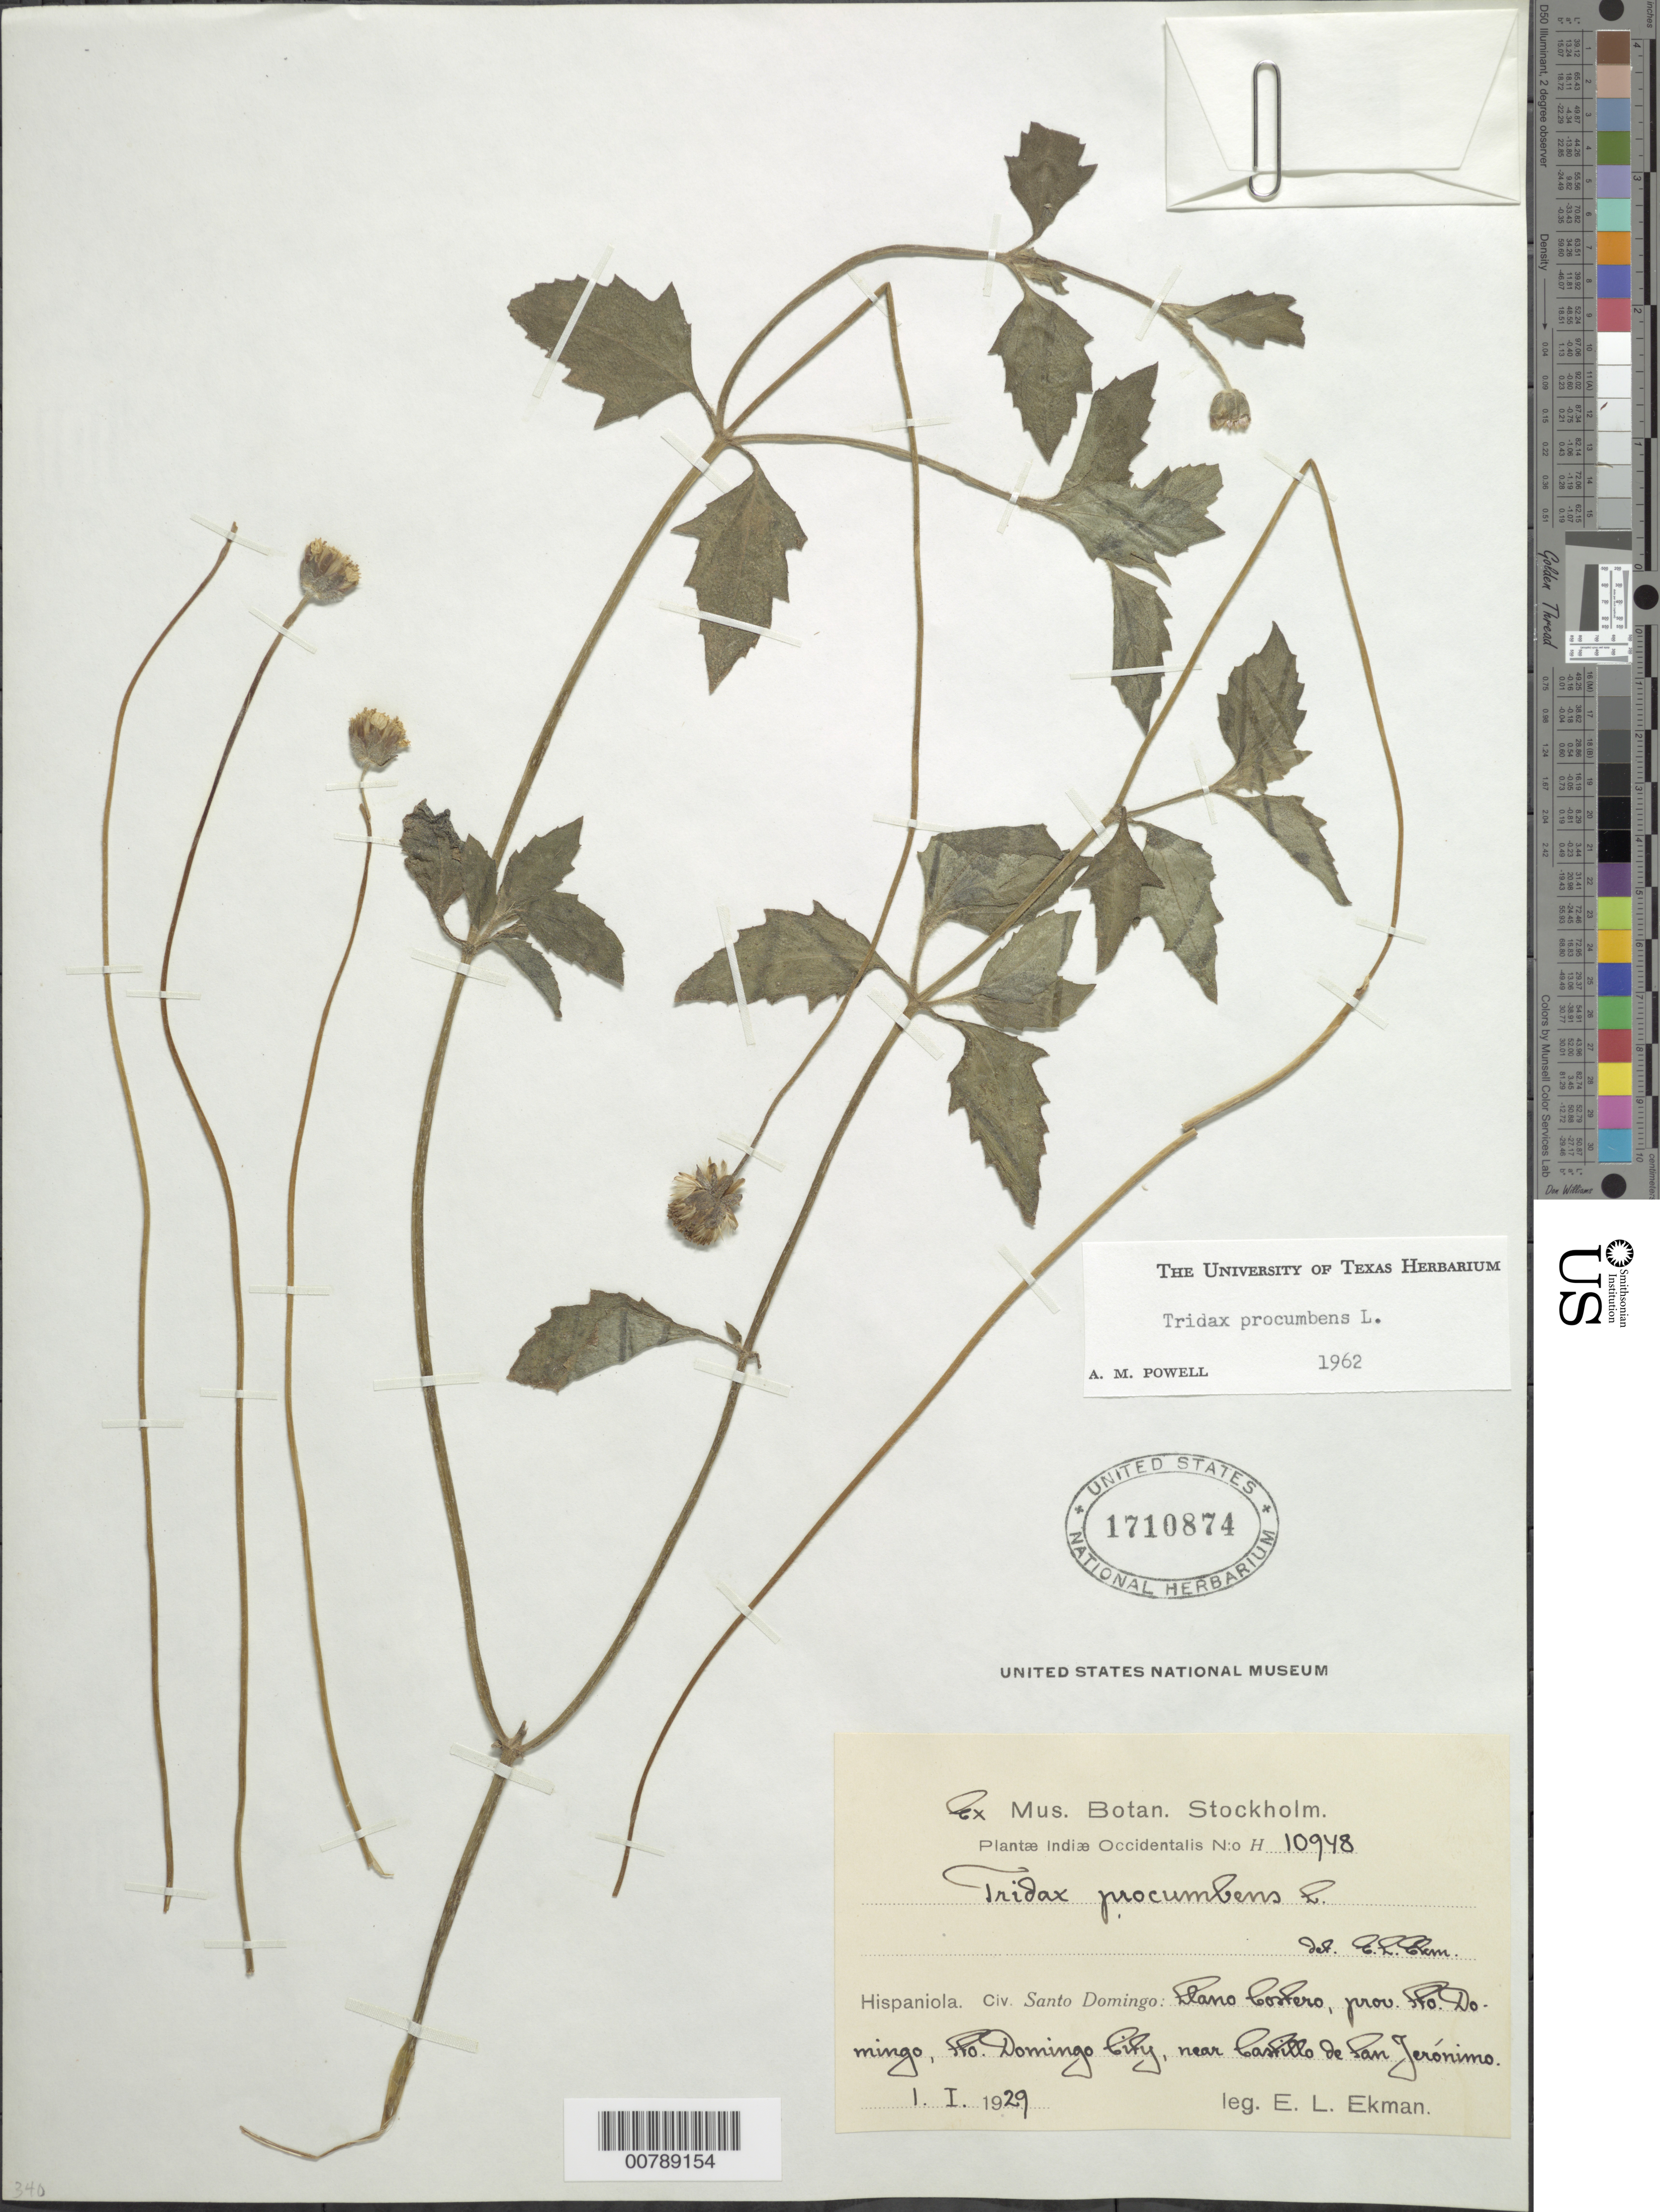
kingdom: Plantae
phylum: Tracheophyta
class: Magnoliopsida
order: Asterales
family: Asteraceae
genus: Tridax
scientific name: Tridax procumbens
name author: L.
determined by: Powell, A.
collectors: E. L. Ekman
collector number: H 10948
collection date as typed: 01 Jan 1929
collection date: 1929-01-01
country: Dominican Republic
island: Hispaniola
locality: Santo Domingo, Llano Costero, provincia Santo Domingo, Sto. Domingo City, near Castillo de San Jerónimo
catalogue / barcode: US 1710874